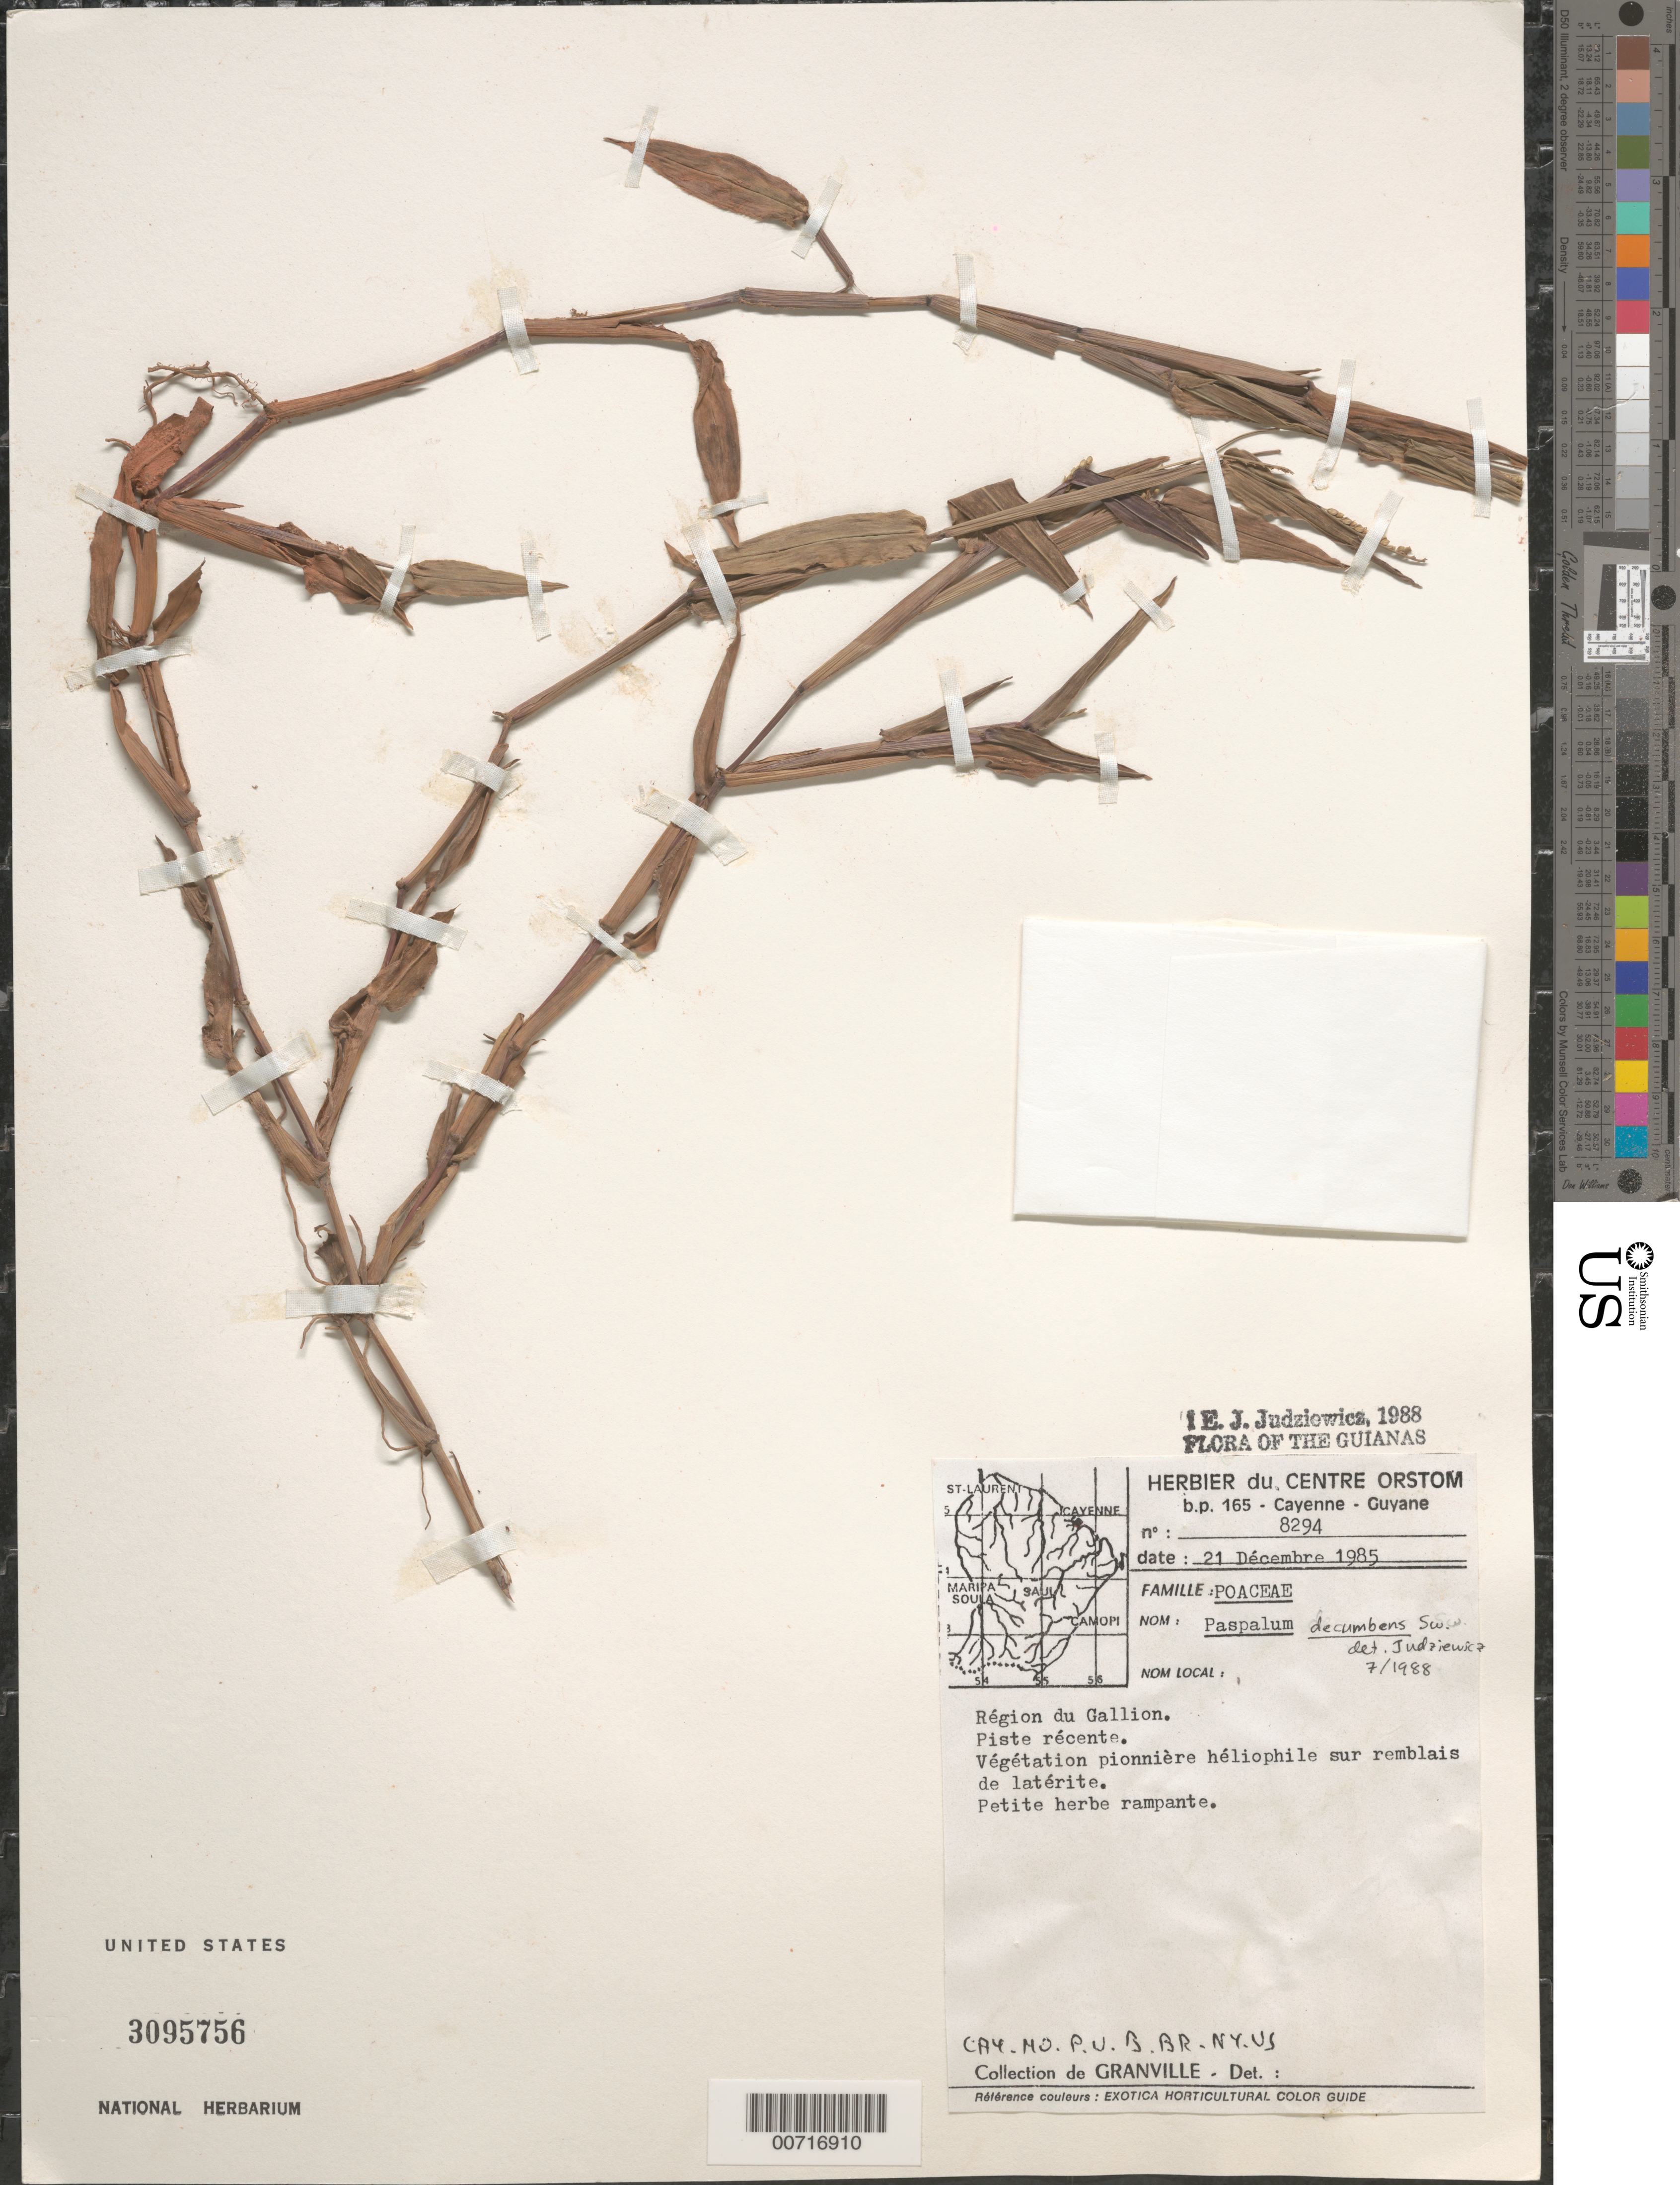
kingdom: Plantae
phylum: Tracheophyta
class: Liliopsida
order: Poales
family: Poaceae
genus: Paspalum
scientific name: Paspalum decumbens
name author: Sw.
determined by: Judziewicz, E. J.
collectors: J.-J. de Granville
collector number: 8294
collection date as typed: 21-Dec-85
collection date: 1985-12-21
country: French Guiana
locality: Région du Gallion. Piste récente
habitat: Végétation pionnière héliophile sur remblais de latérite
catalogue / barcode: US 3095756